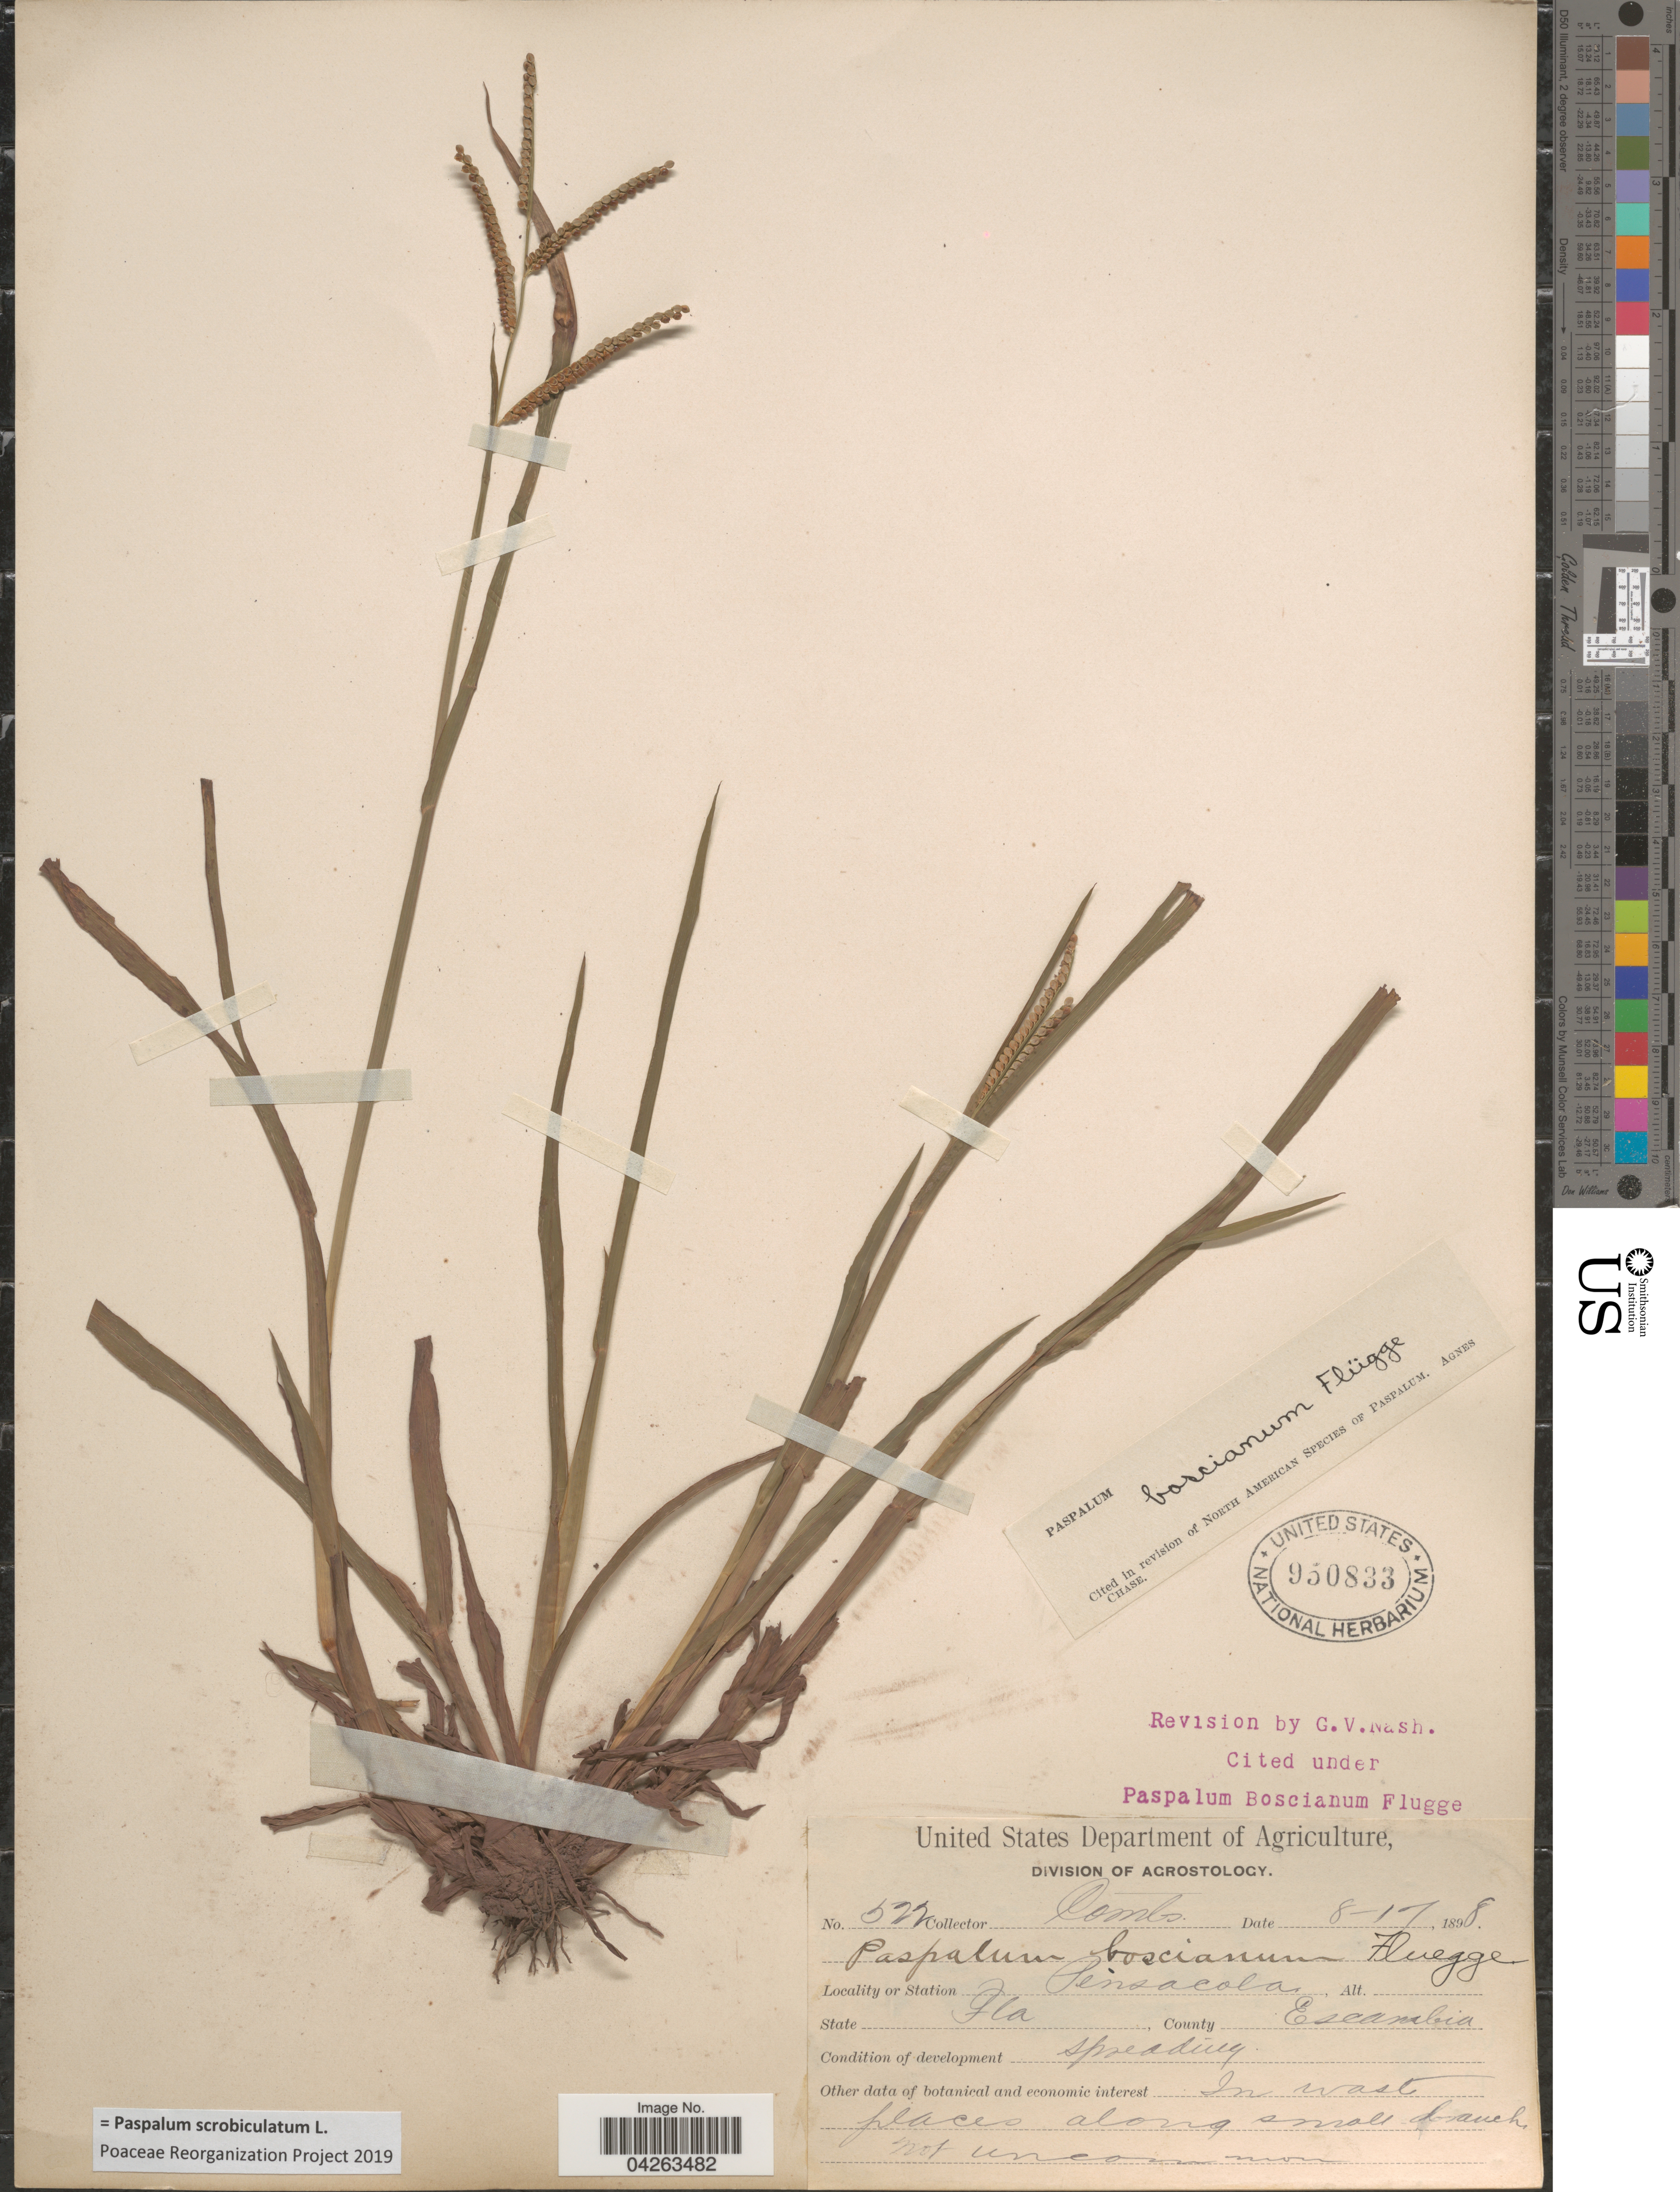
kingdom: Plantae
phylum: Tracheophyta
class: Liliopsida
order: Poales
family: Poaceae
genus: Paspalum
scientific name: Paspalum scrobiculatum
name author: L.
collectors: -. Combs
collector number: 522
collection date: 1898-08-17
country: United States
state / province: Florida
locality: Station Pensacola. County Escambia.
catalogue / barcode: US 950833